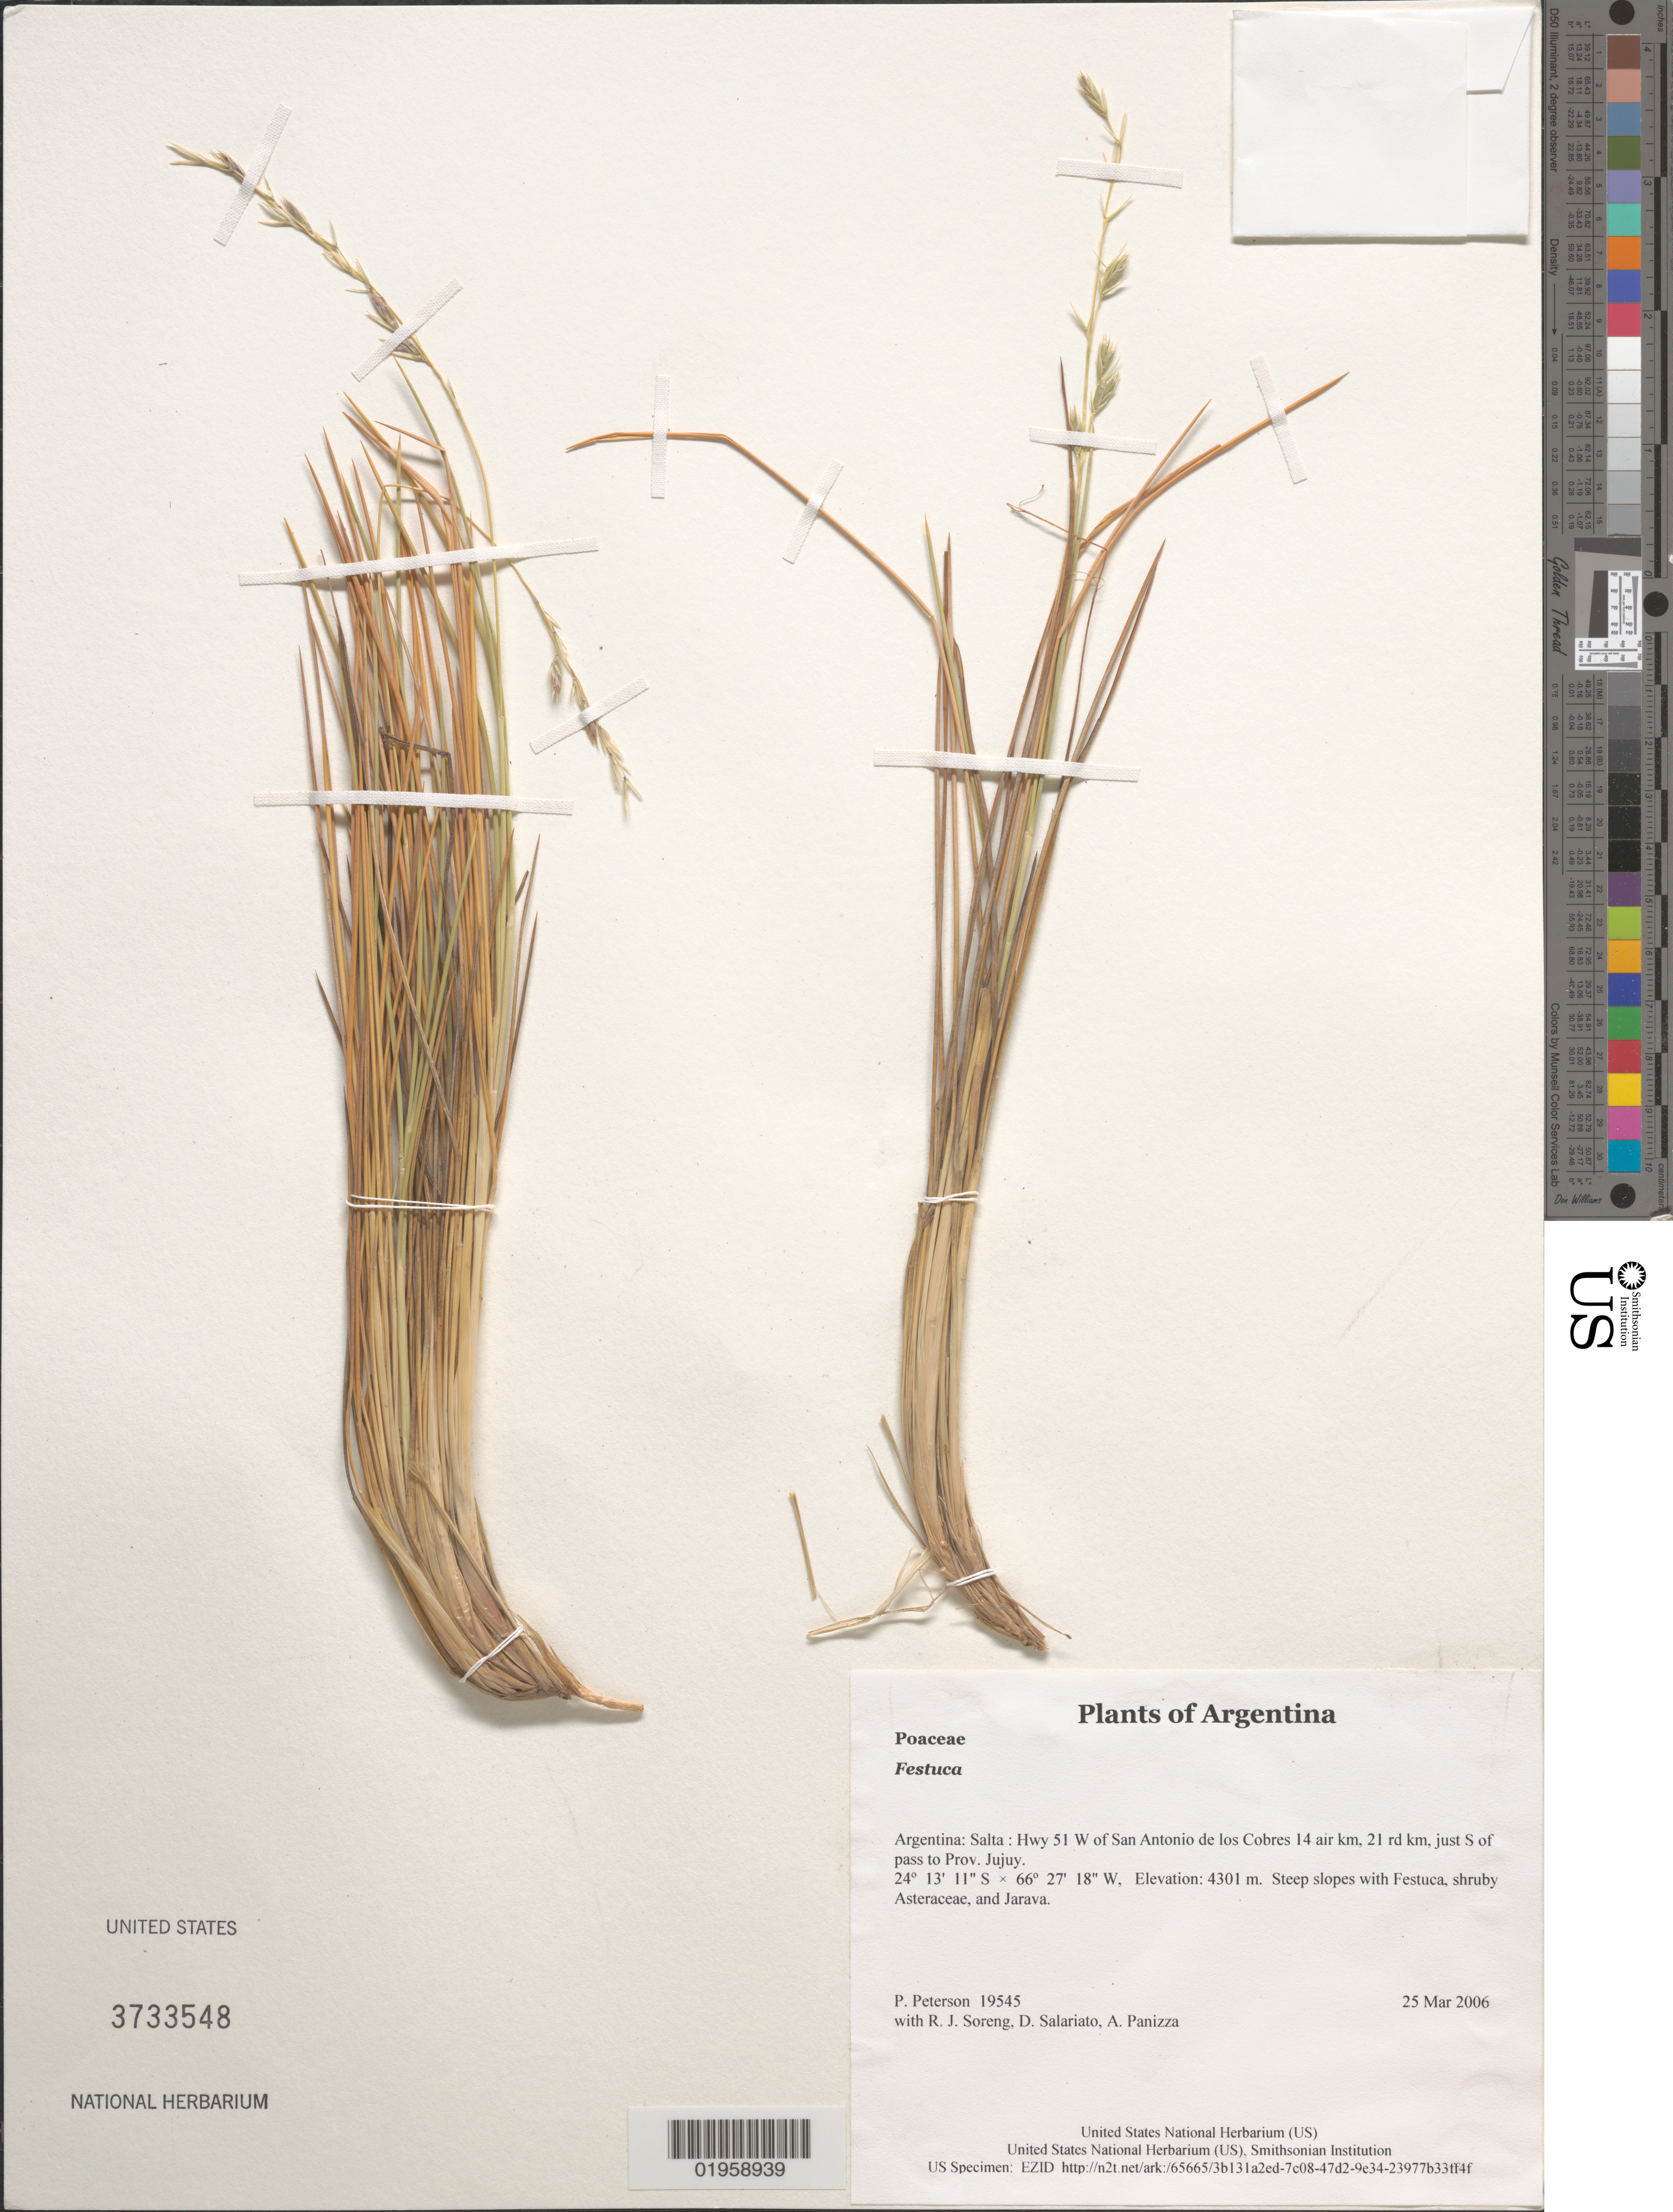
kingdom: Plantae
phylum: Tracheophyta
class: Liliopsida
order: Poales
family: Poaceae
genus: Festuca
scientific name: Festuca sp.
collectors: P. M. Peterson, R. J. Soreng, D. Salariato & A. Panizza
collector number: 19545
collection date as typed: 25 Mar 2006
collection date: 2006-03-25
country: Argentina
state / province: Salta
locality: Hwy 51 W of San Antonio de los Cobres 14 air km, 21 rd km, just S of pass to Prov. Jujuy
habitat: Steep slopes with Festuca, shruby Asteraceae, and Jarava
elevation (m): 4301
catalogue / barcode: US 3733548